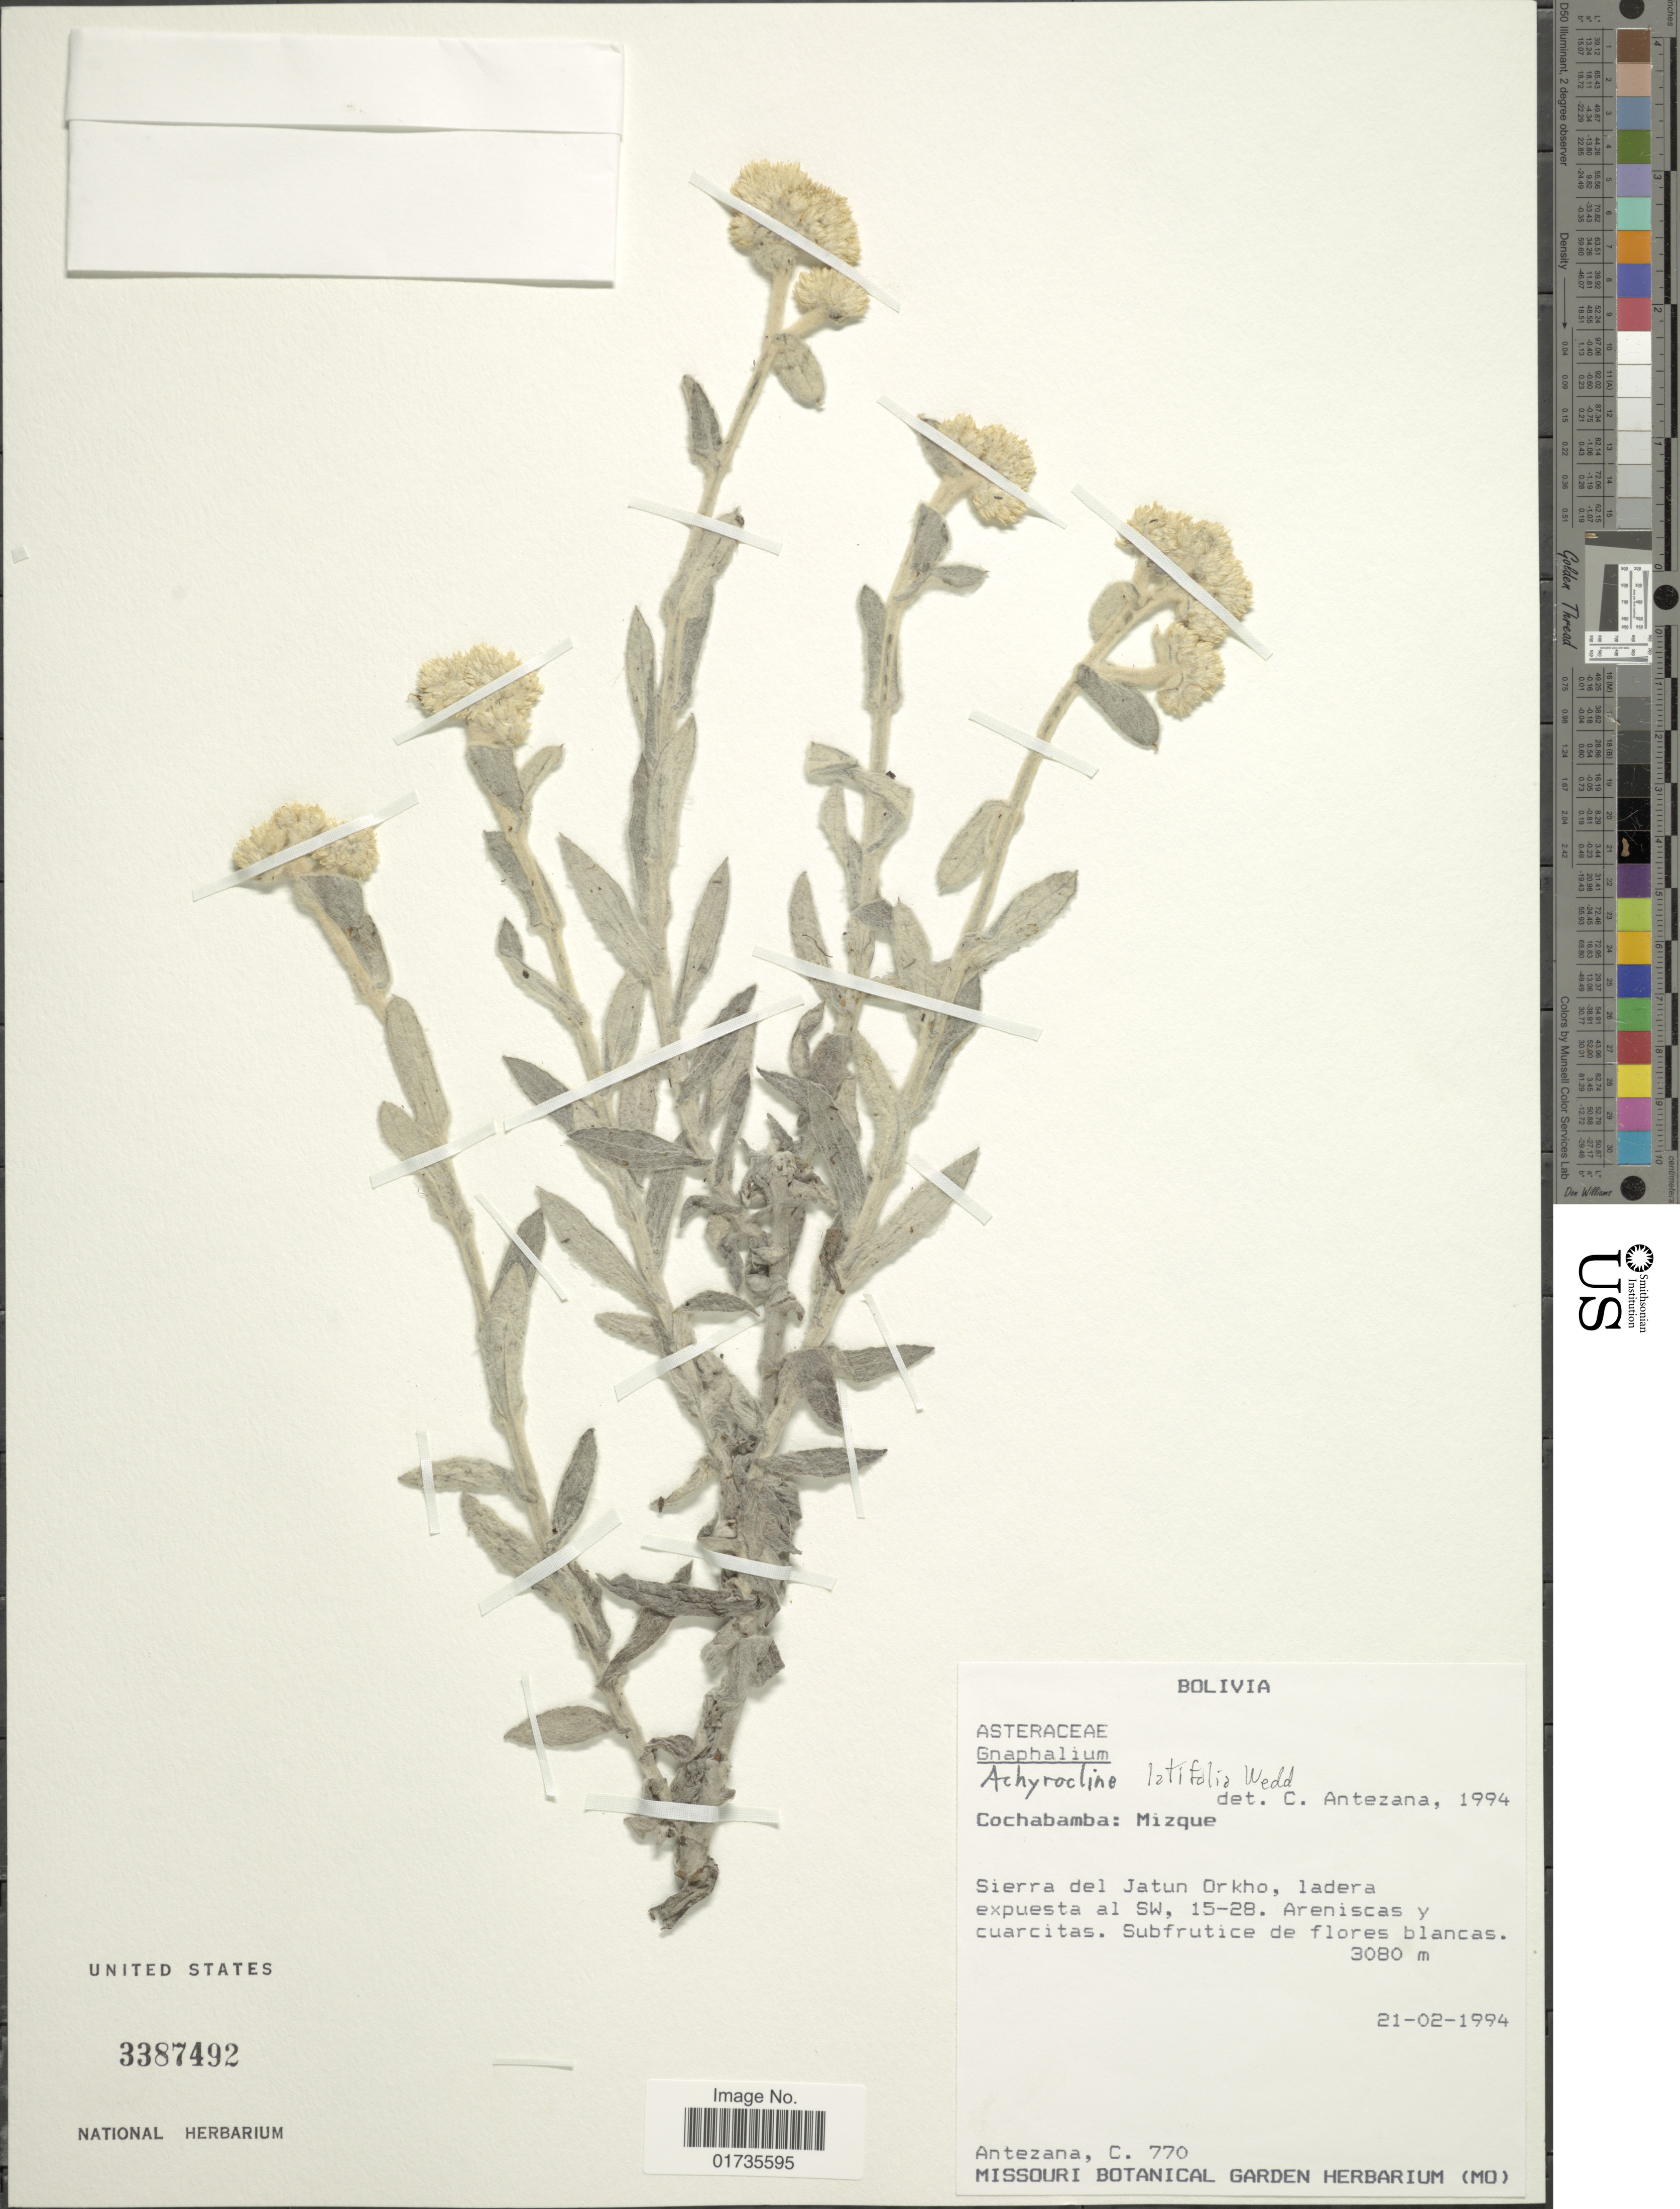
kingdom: Plantae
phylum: Tracheophyta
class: Magnoliopsida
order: Asterales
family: Asteraceae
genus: Achyrocline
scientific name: Achyrocline latifolia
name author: Wedd.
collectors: C. Antezana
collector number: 770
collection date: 1994-02-21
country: Bolivia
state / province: Cochabamba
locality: Bolivia. Cochabamba: Mizque. Sierra del Jatun Orkho, ladera Expuesta al SW, 15-28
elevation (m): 3080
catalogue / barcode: US 3387492